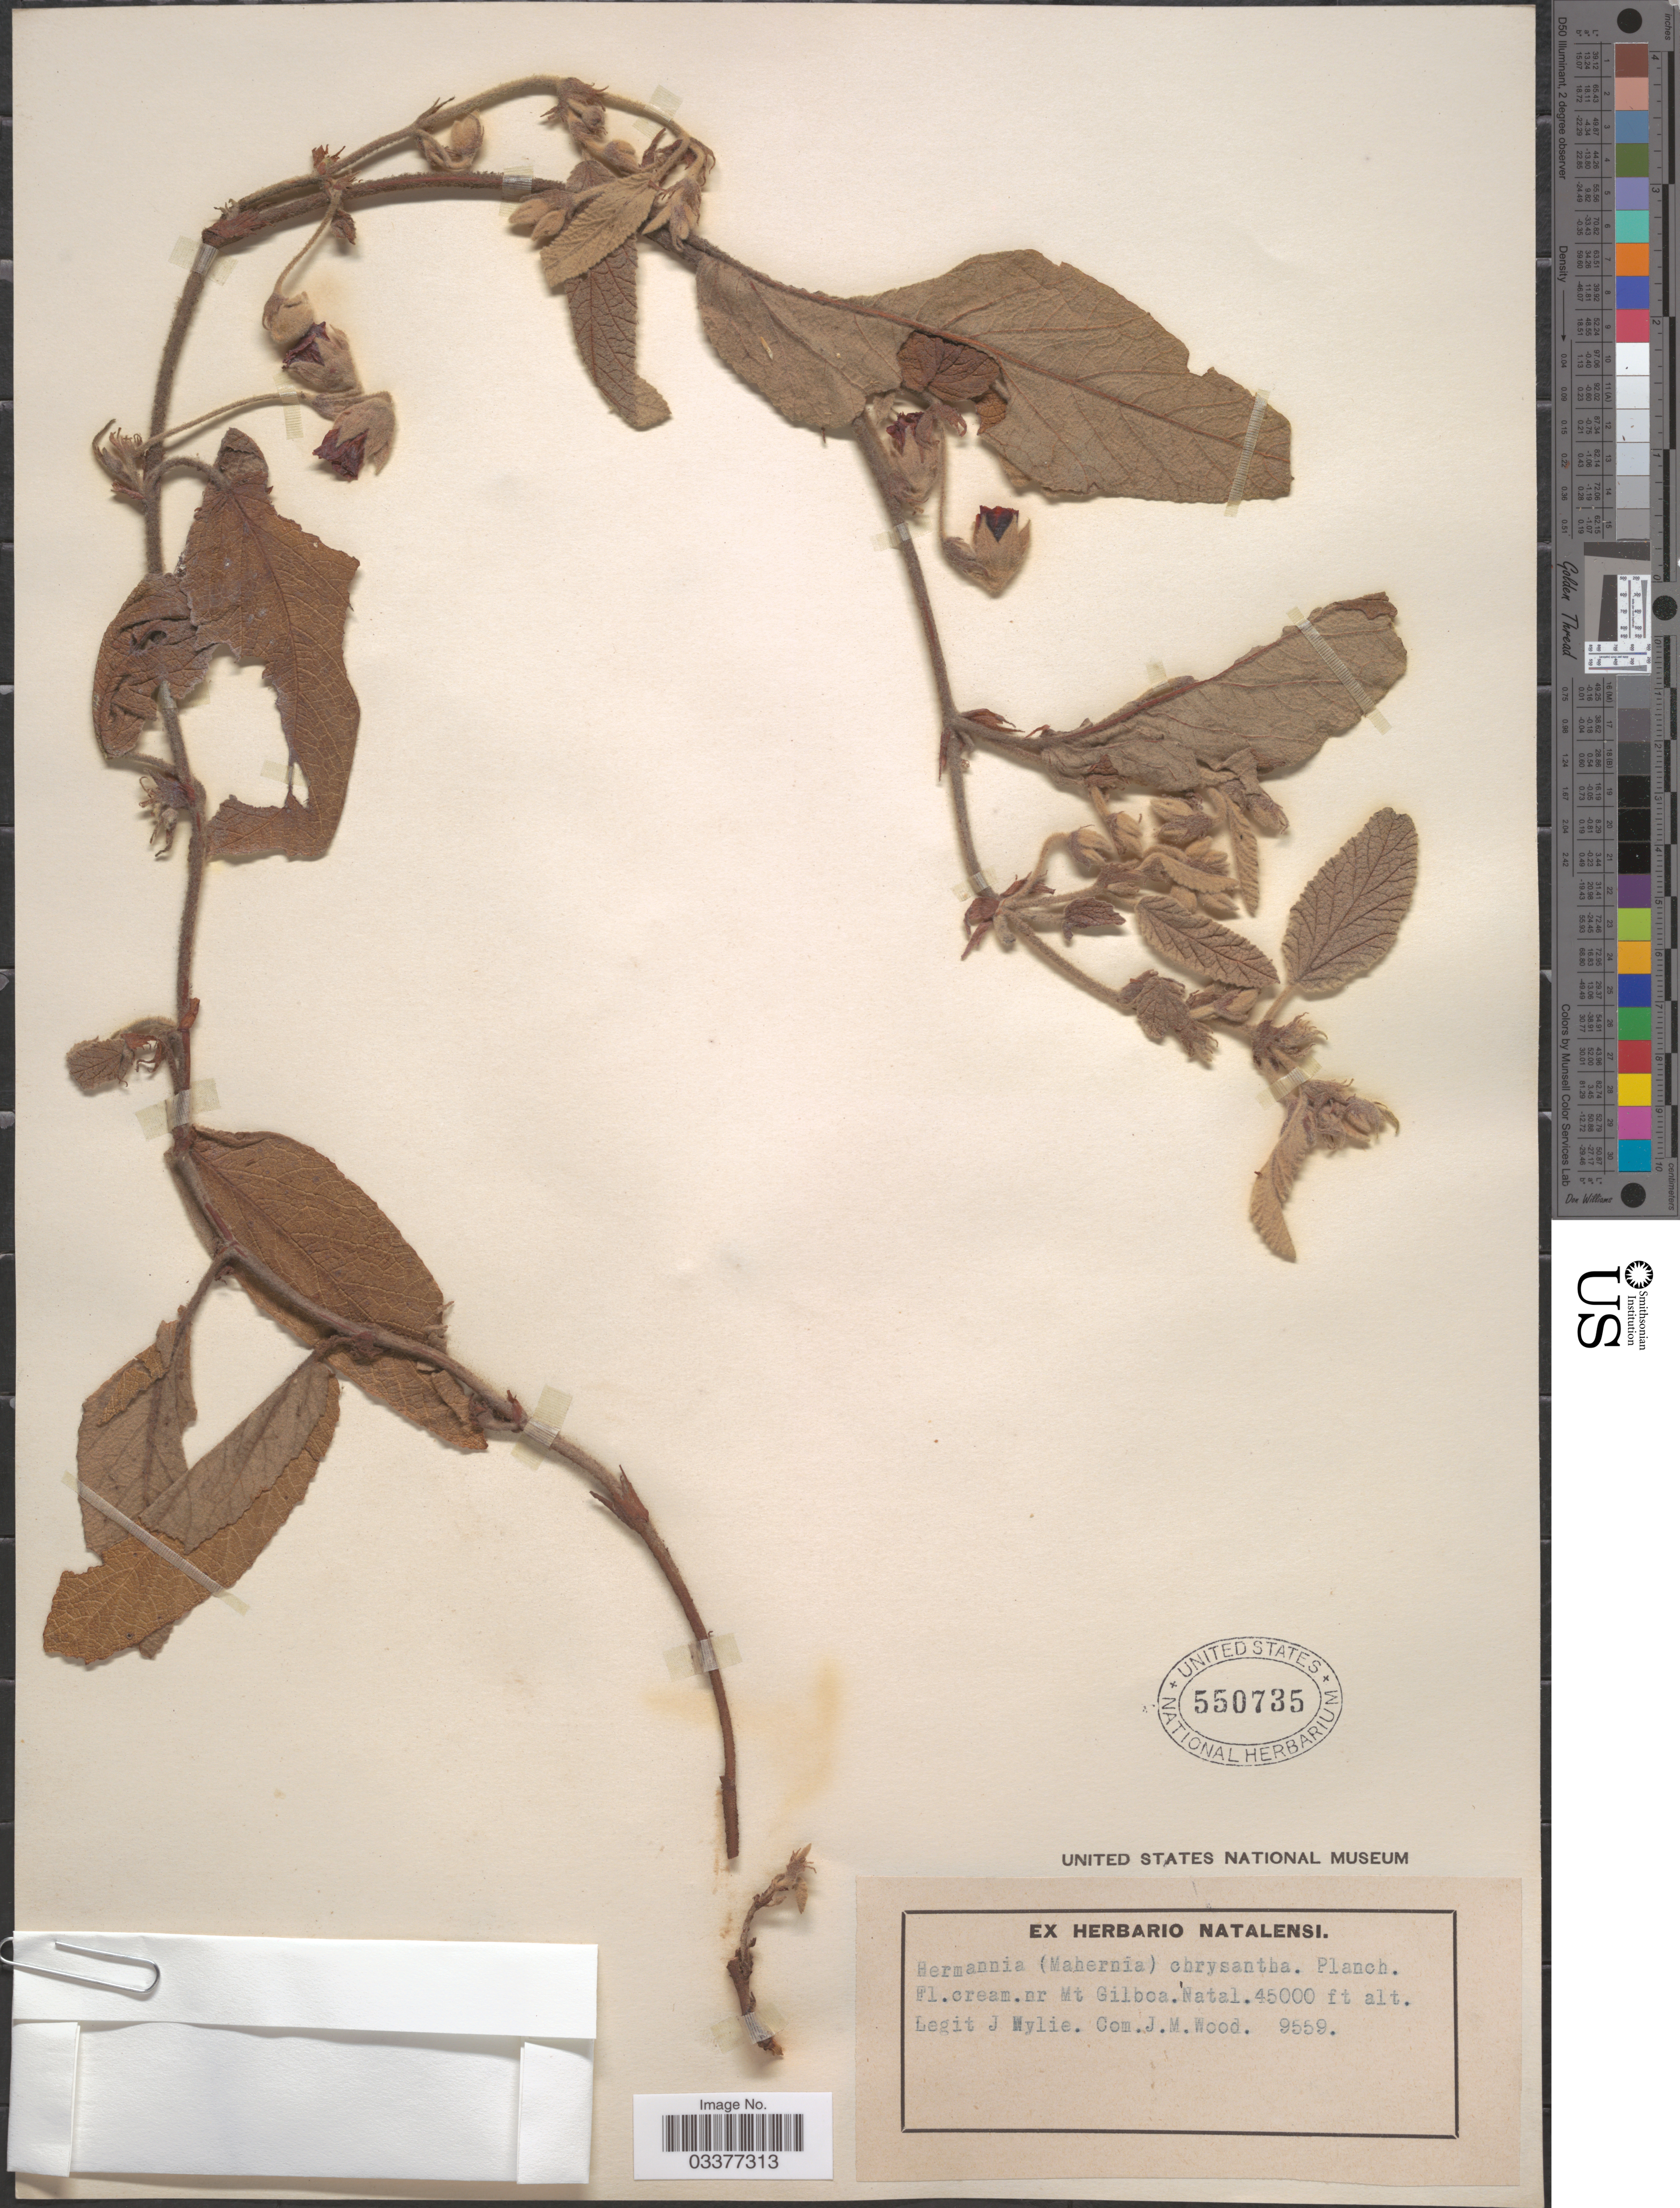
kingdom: Plantae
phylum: Tracheophyta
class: Magnoliopsida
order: Malvales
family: Malvaceae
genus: Hermannia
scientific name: Hermannia chrysantha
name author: (Planch.) Schinz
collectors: J. Wylie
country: South Africa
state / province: KwaZulu-Natal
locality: Nr Mt Gilboa. Natal.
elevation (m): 13716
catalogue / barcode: US 550735